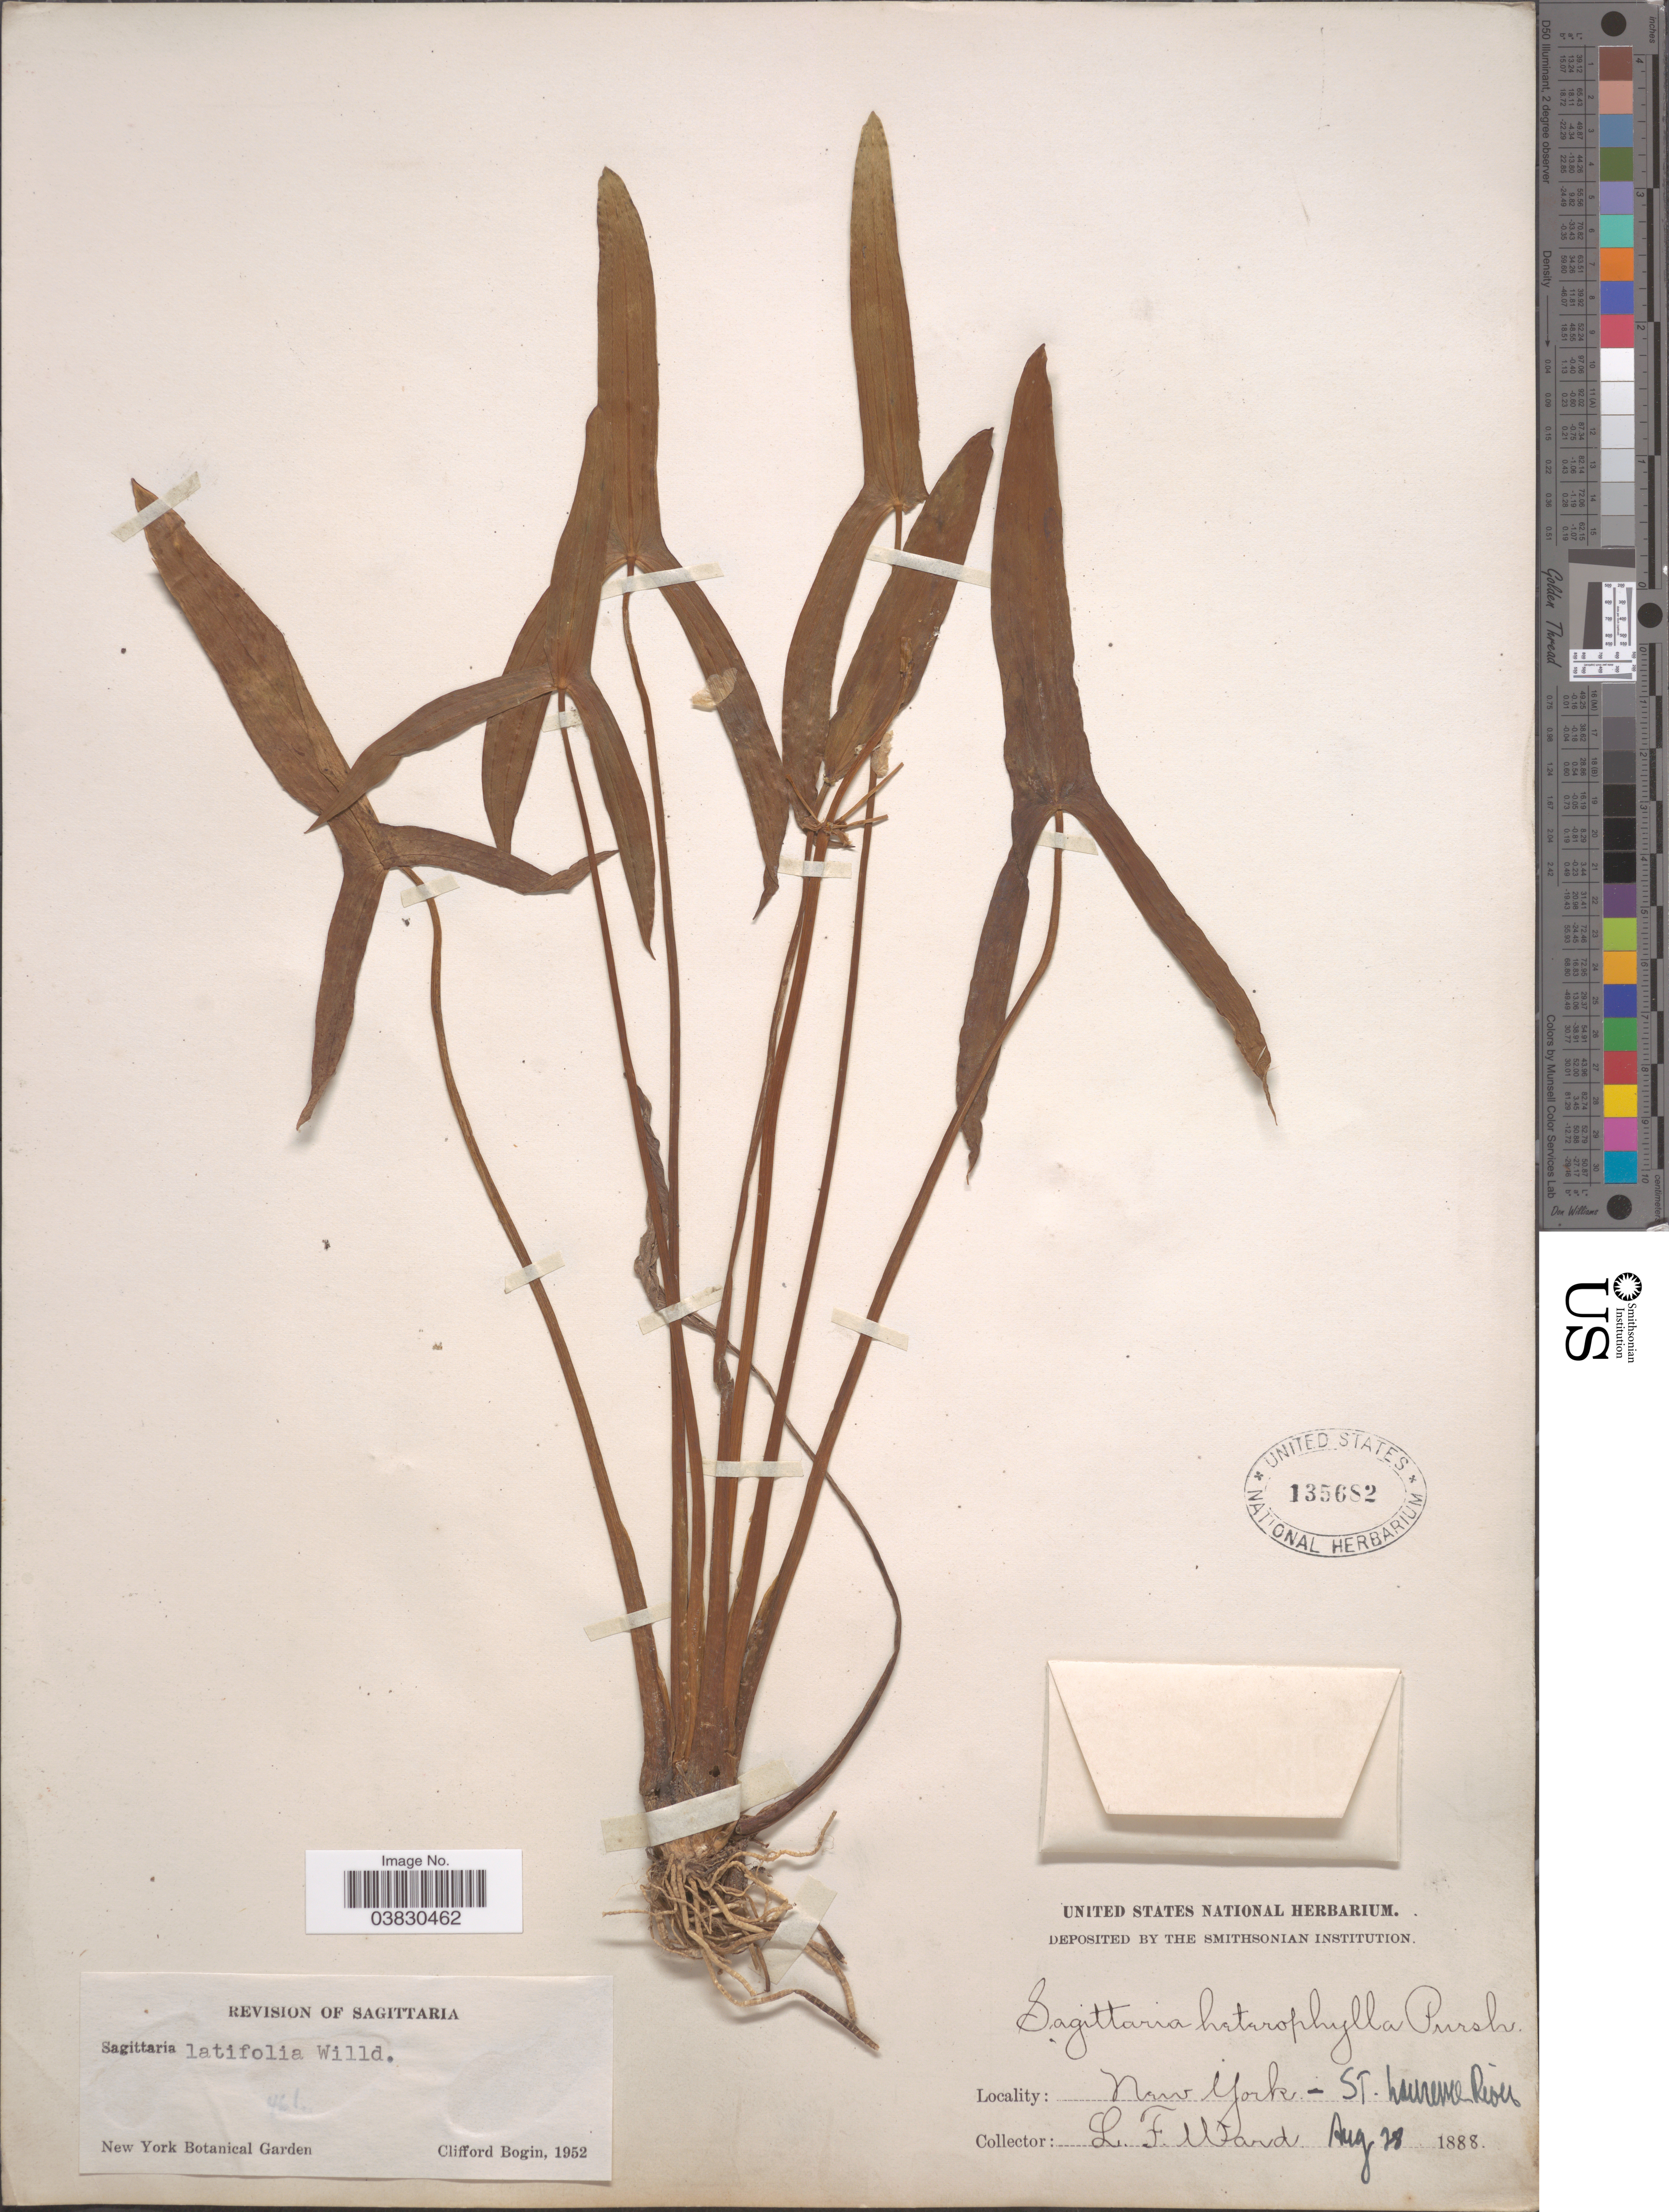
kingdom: Plantae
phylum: Tracheophyta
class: Liliopsida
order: Alismatales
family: Alismataceae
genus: Sagittaria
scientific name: Sagittaria latifolia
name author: Willd.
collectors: L. Ward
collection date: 1888-08-28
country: United States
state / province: New York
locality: St. Laurence River.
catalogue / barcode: US 135682